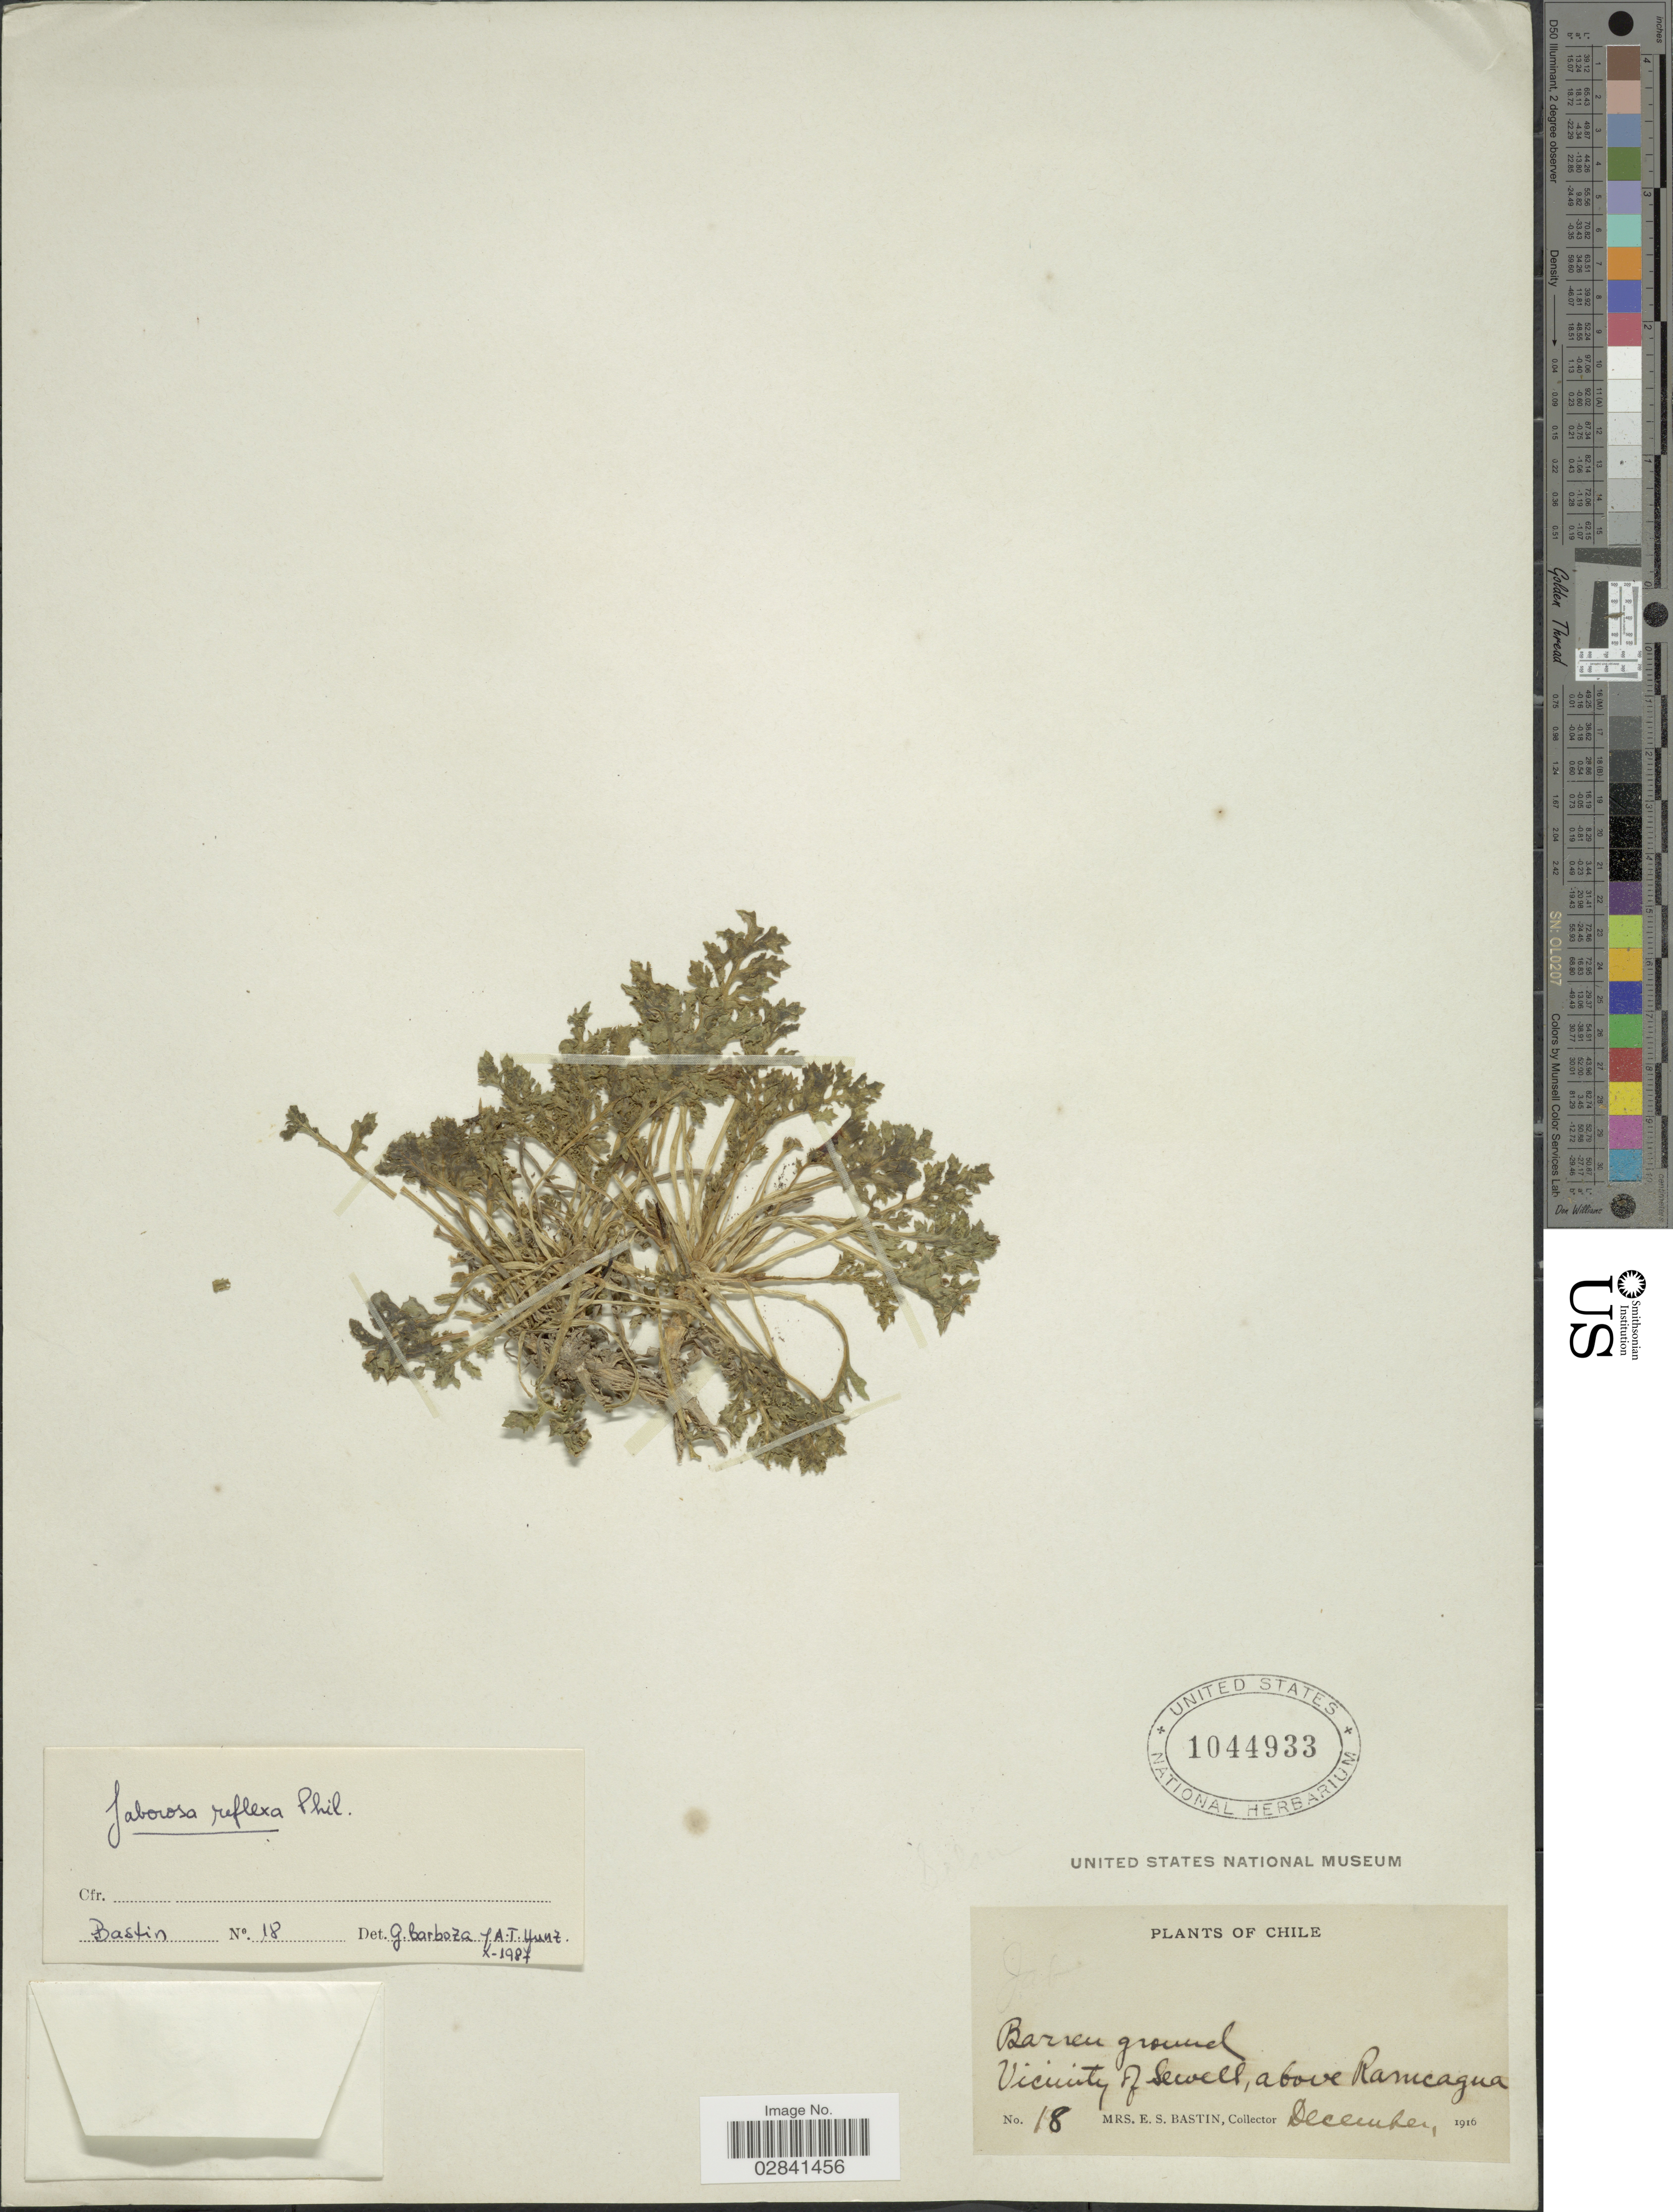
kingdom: Plantae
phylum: Tracheophyta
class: Magnoliopsida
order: Solanales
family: Solanaceae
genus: Jaborosa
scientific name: Jaborosa reflexa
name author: Phil.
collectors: E. Bastin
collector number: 18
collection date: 1916-12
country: Chile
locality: Vicinity of Sewell, above Rancagua.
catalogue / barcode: US 1044933